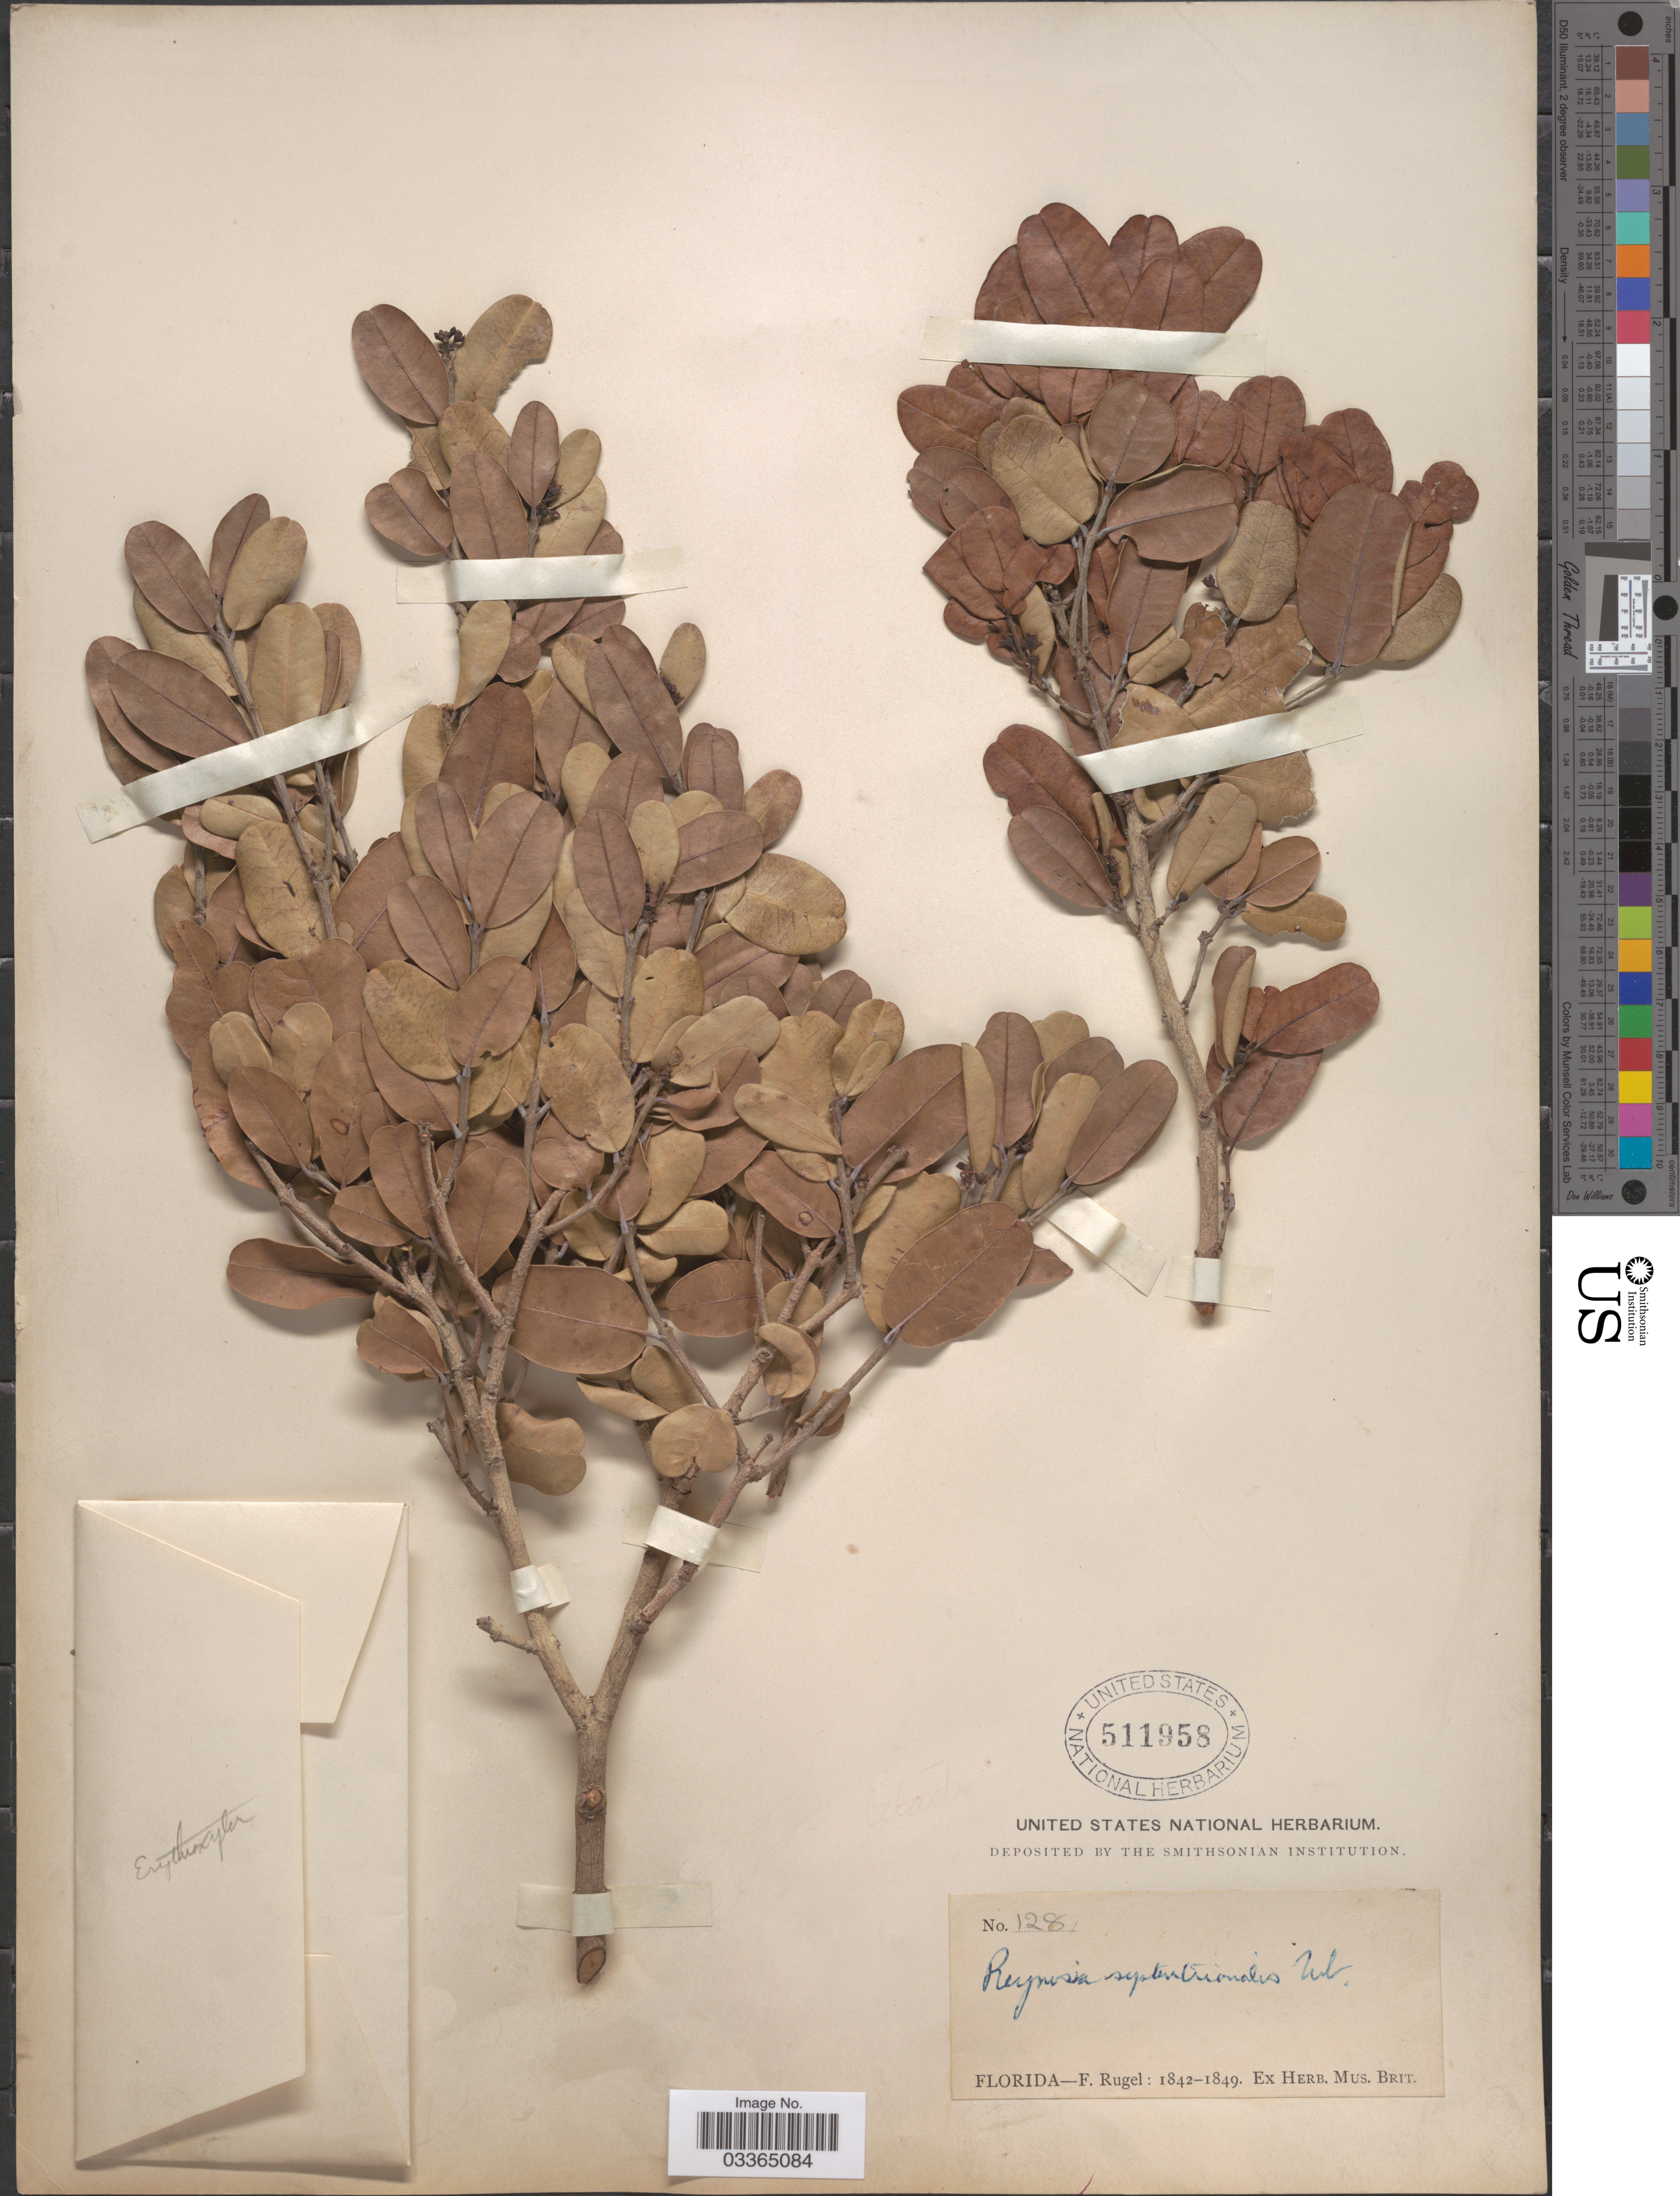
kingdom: Plantae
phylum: Tracheophyta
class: Magnoliopsida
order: Rosales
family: Rhamnaceae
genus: Reynosia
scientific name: Reynosia septentrionalis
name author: Urb.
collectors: F. Rugel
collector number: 128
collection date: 1842/1849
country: United States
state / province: Florida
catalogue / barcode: US 511958